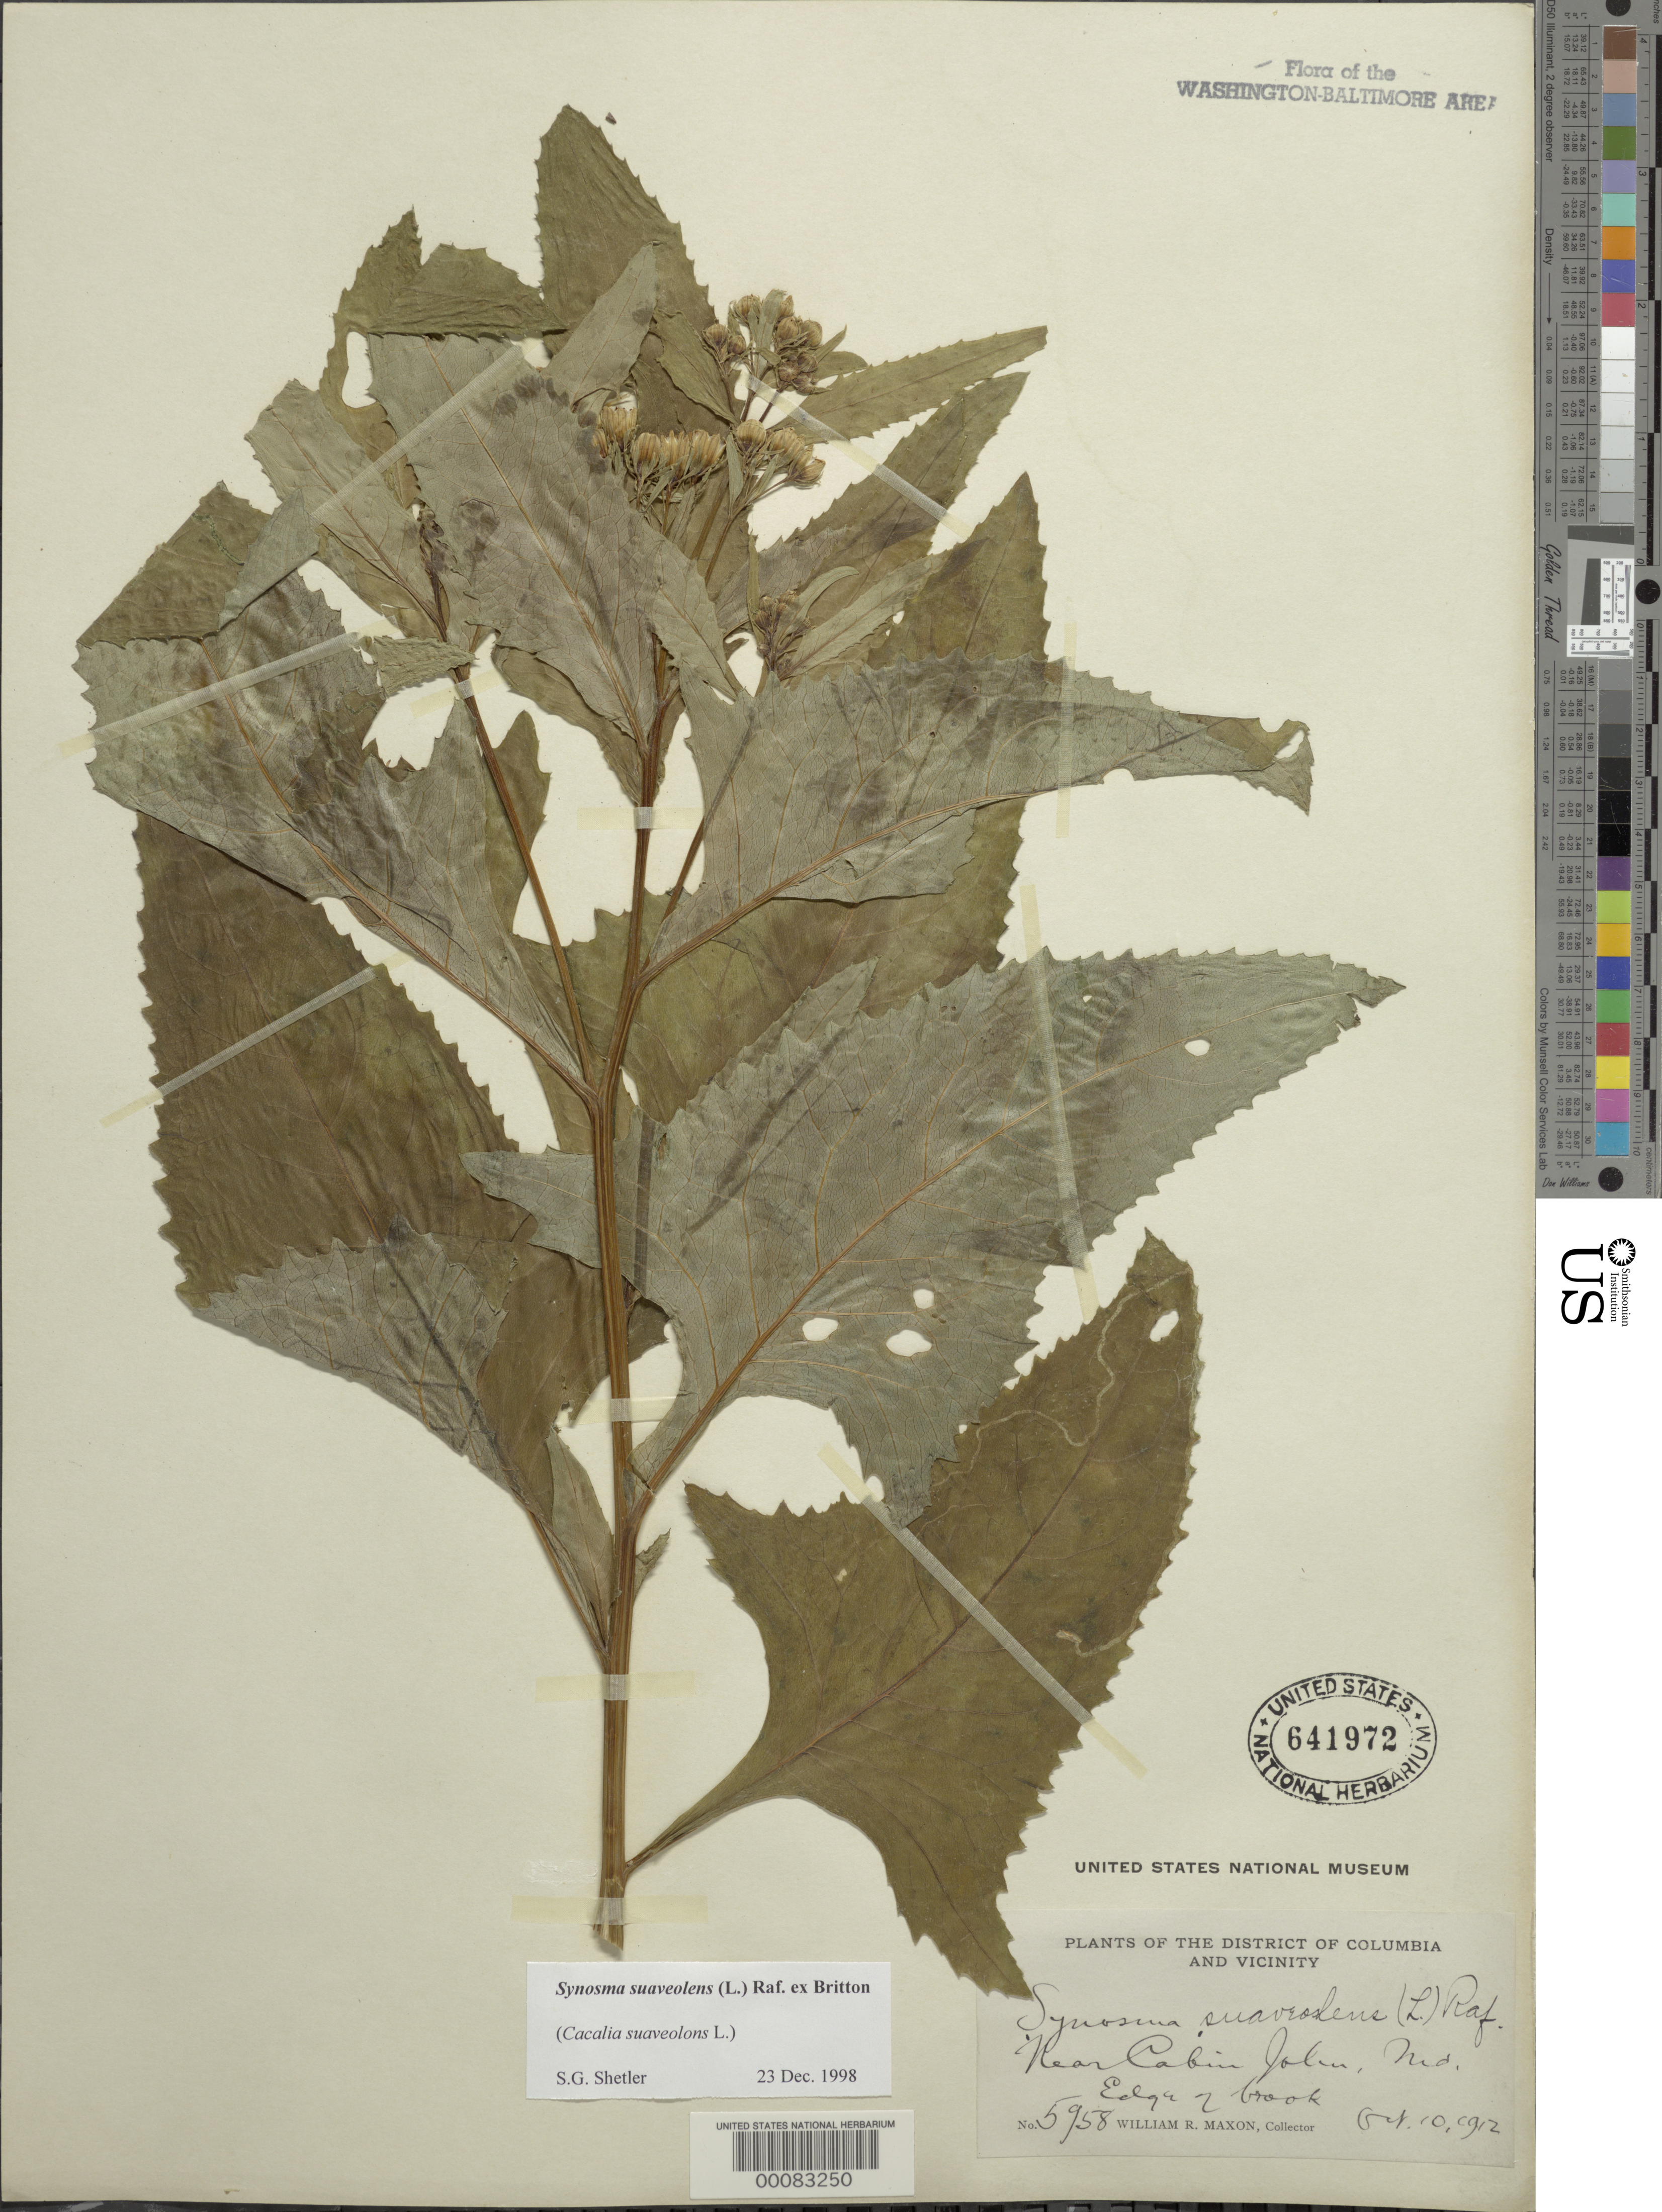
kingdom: Plantae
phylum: Tracheophyta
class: Magnoliopsida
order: Asterales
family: Asteraceae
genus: Hasteola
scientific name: Hasteola suaveolens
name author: (L.) Pojark.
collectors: W. R. Maxon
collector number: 5958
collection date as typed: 10 Oct 1912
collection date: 1912-10-10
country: United States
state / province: Maryland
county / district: Montgomery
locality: Near Cabin John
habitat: Edge of brook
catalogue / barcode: US 641972